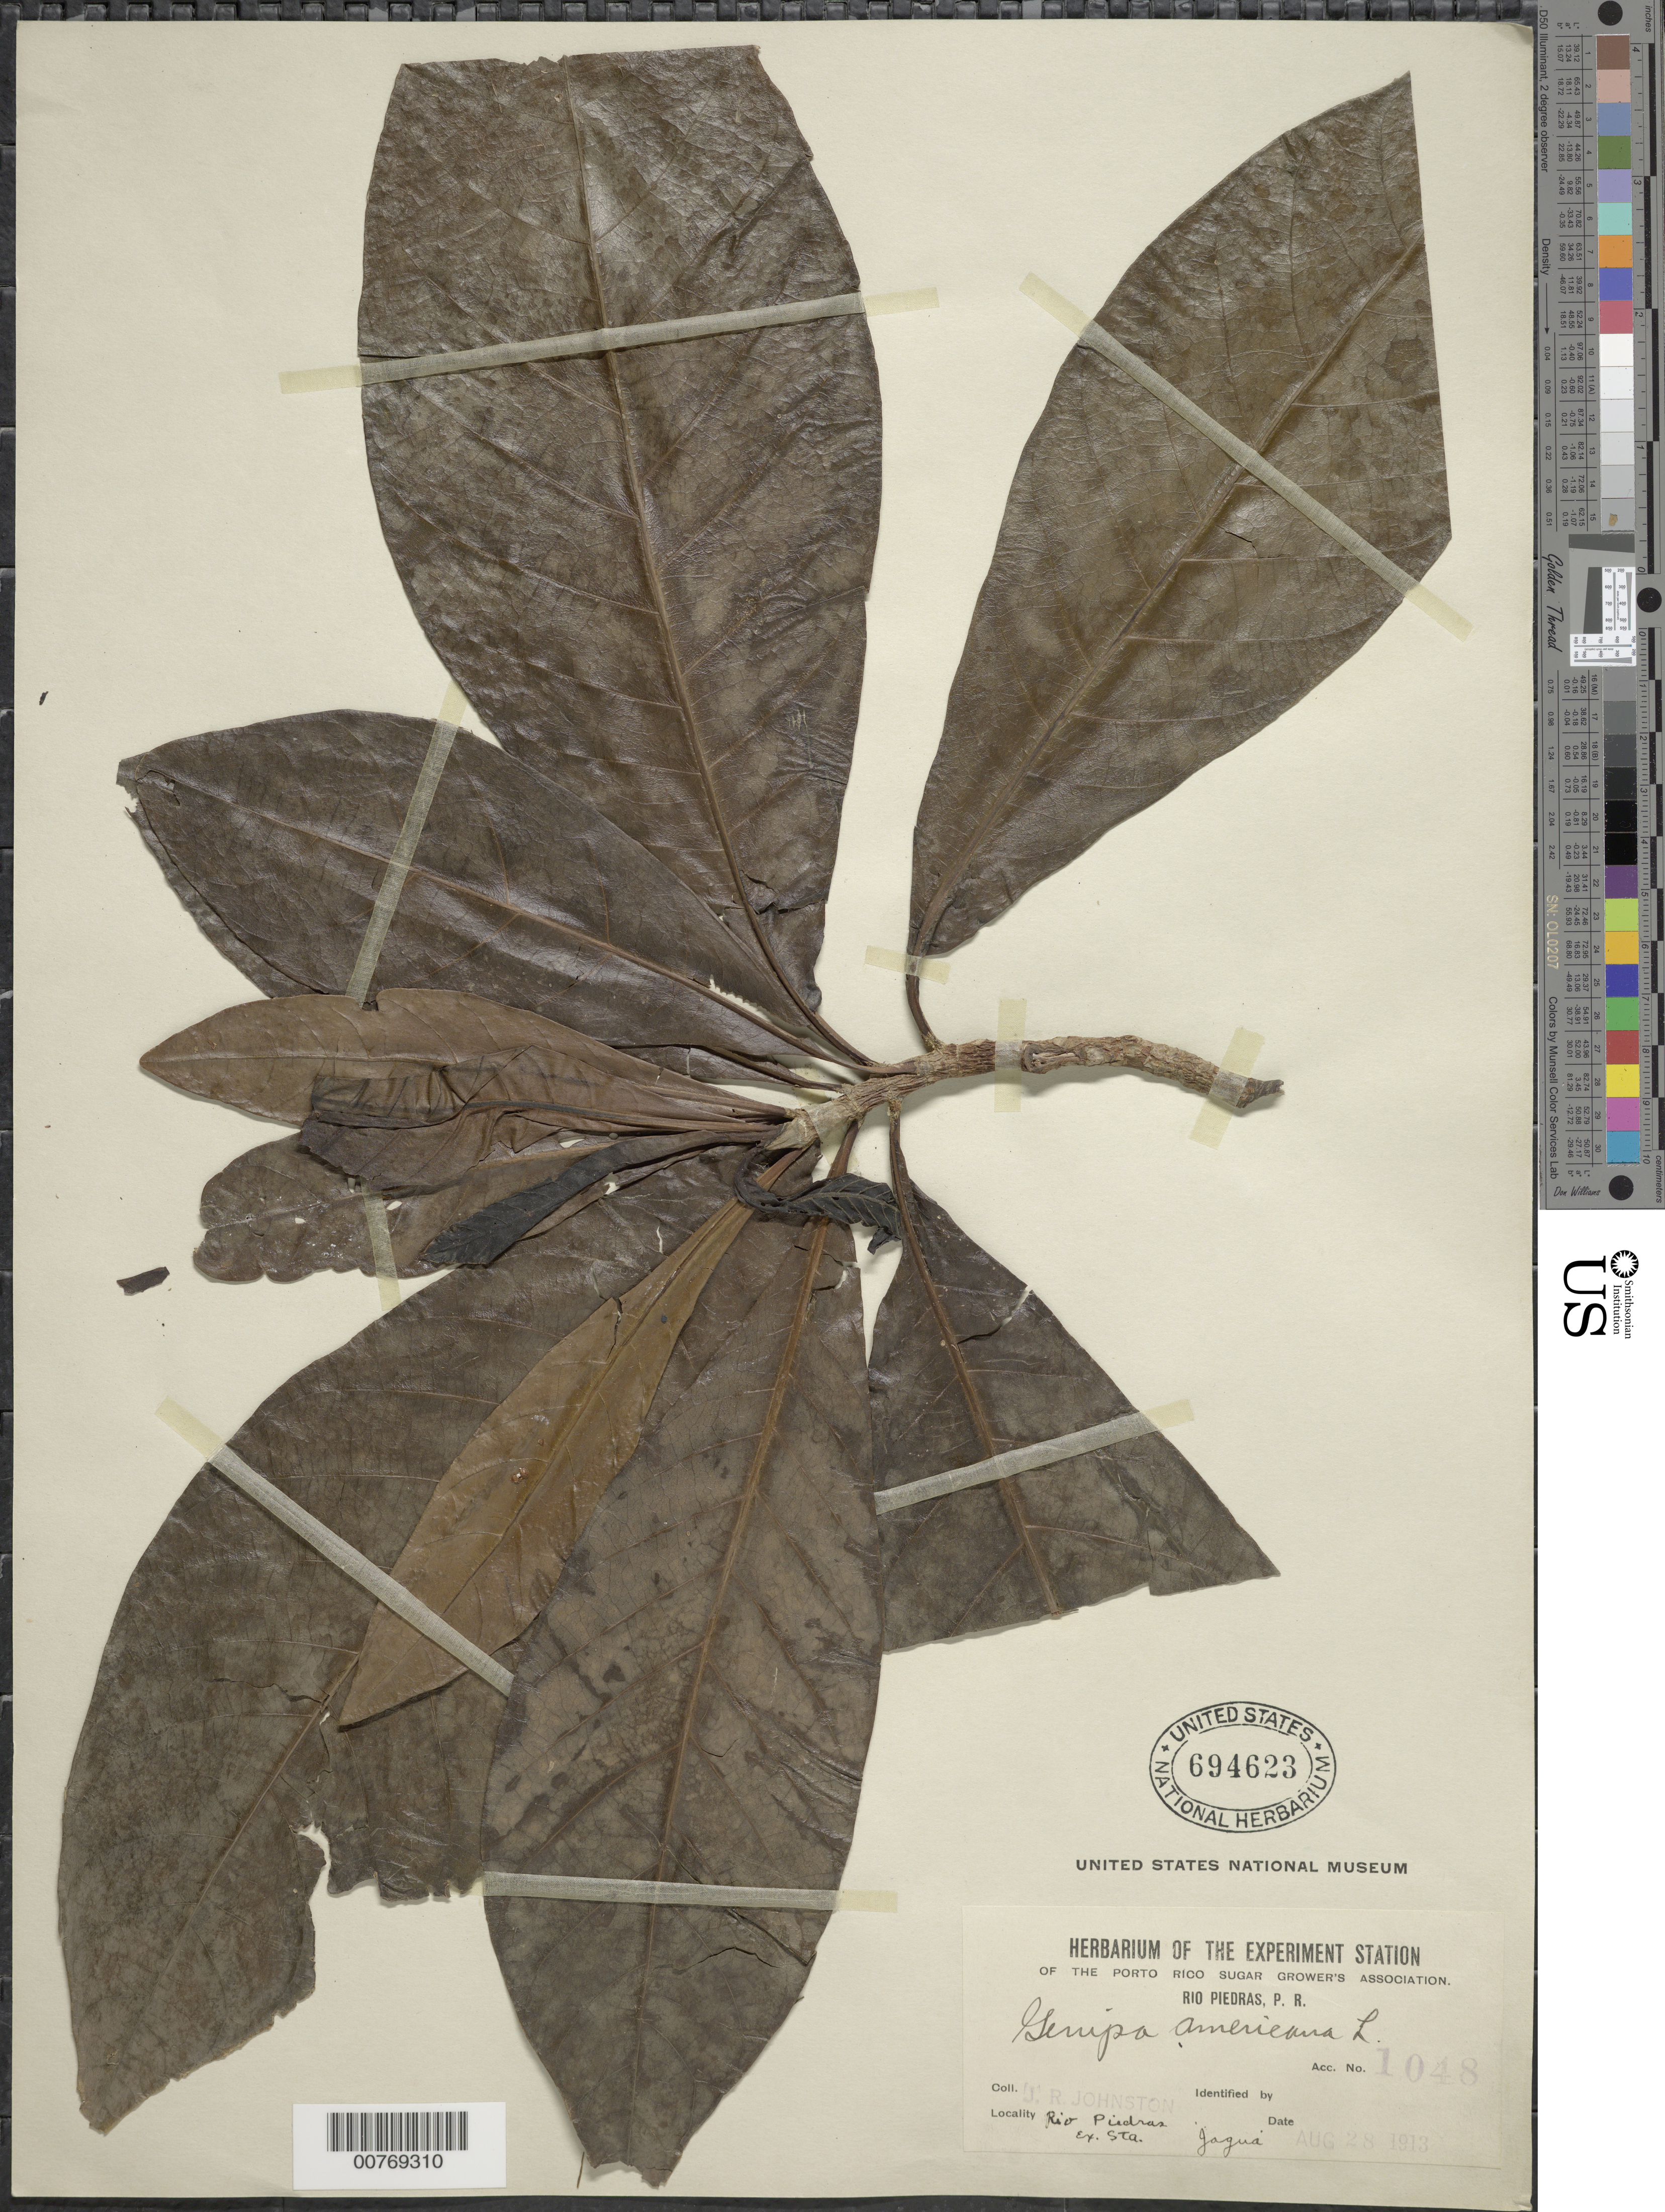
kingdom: Plantae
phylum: Tracheophyta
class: Magnoliopsida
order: Gentianales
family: Rubiaceae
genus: Genipa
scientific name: Genipa americana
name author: L.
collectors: J. Johnston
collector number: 1048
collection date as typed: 28 Aug 1913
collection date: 1913-08-28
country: Puerto Rico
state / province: San Juan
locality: Río Piedras Experimental Station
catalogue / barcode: US 694623